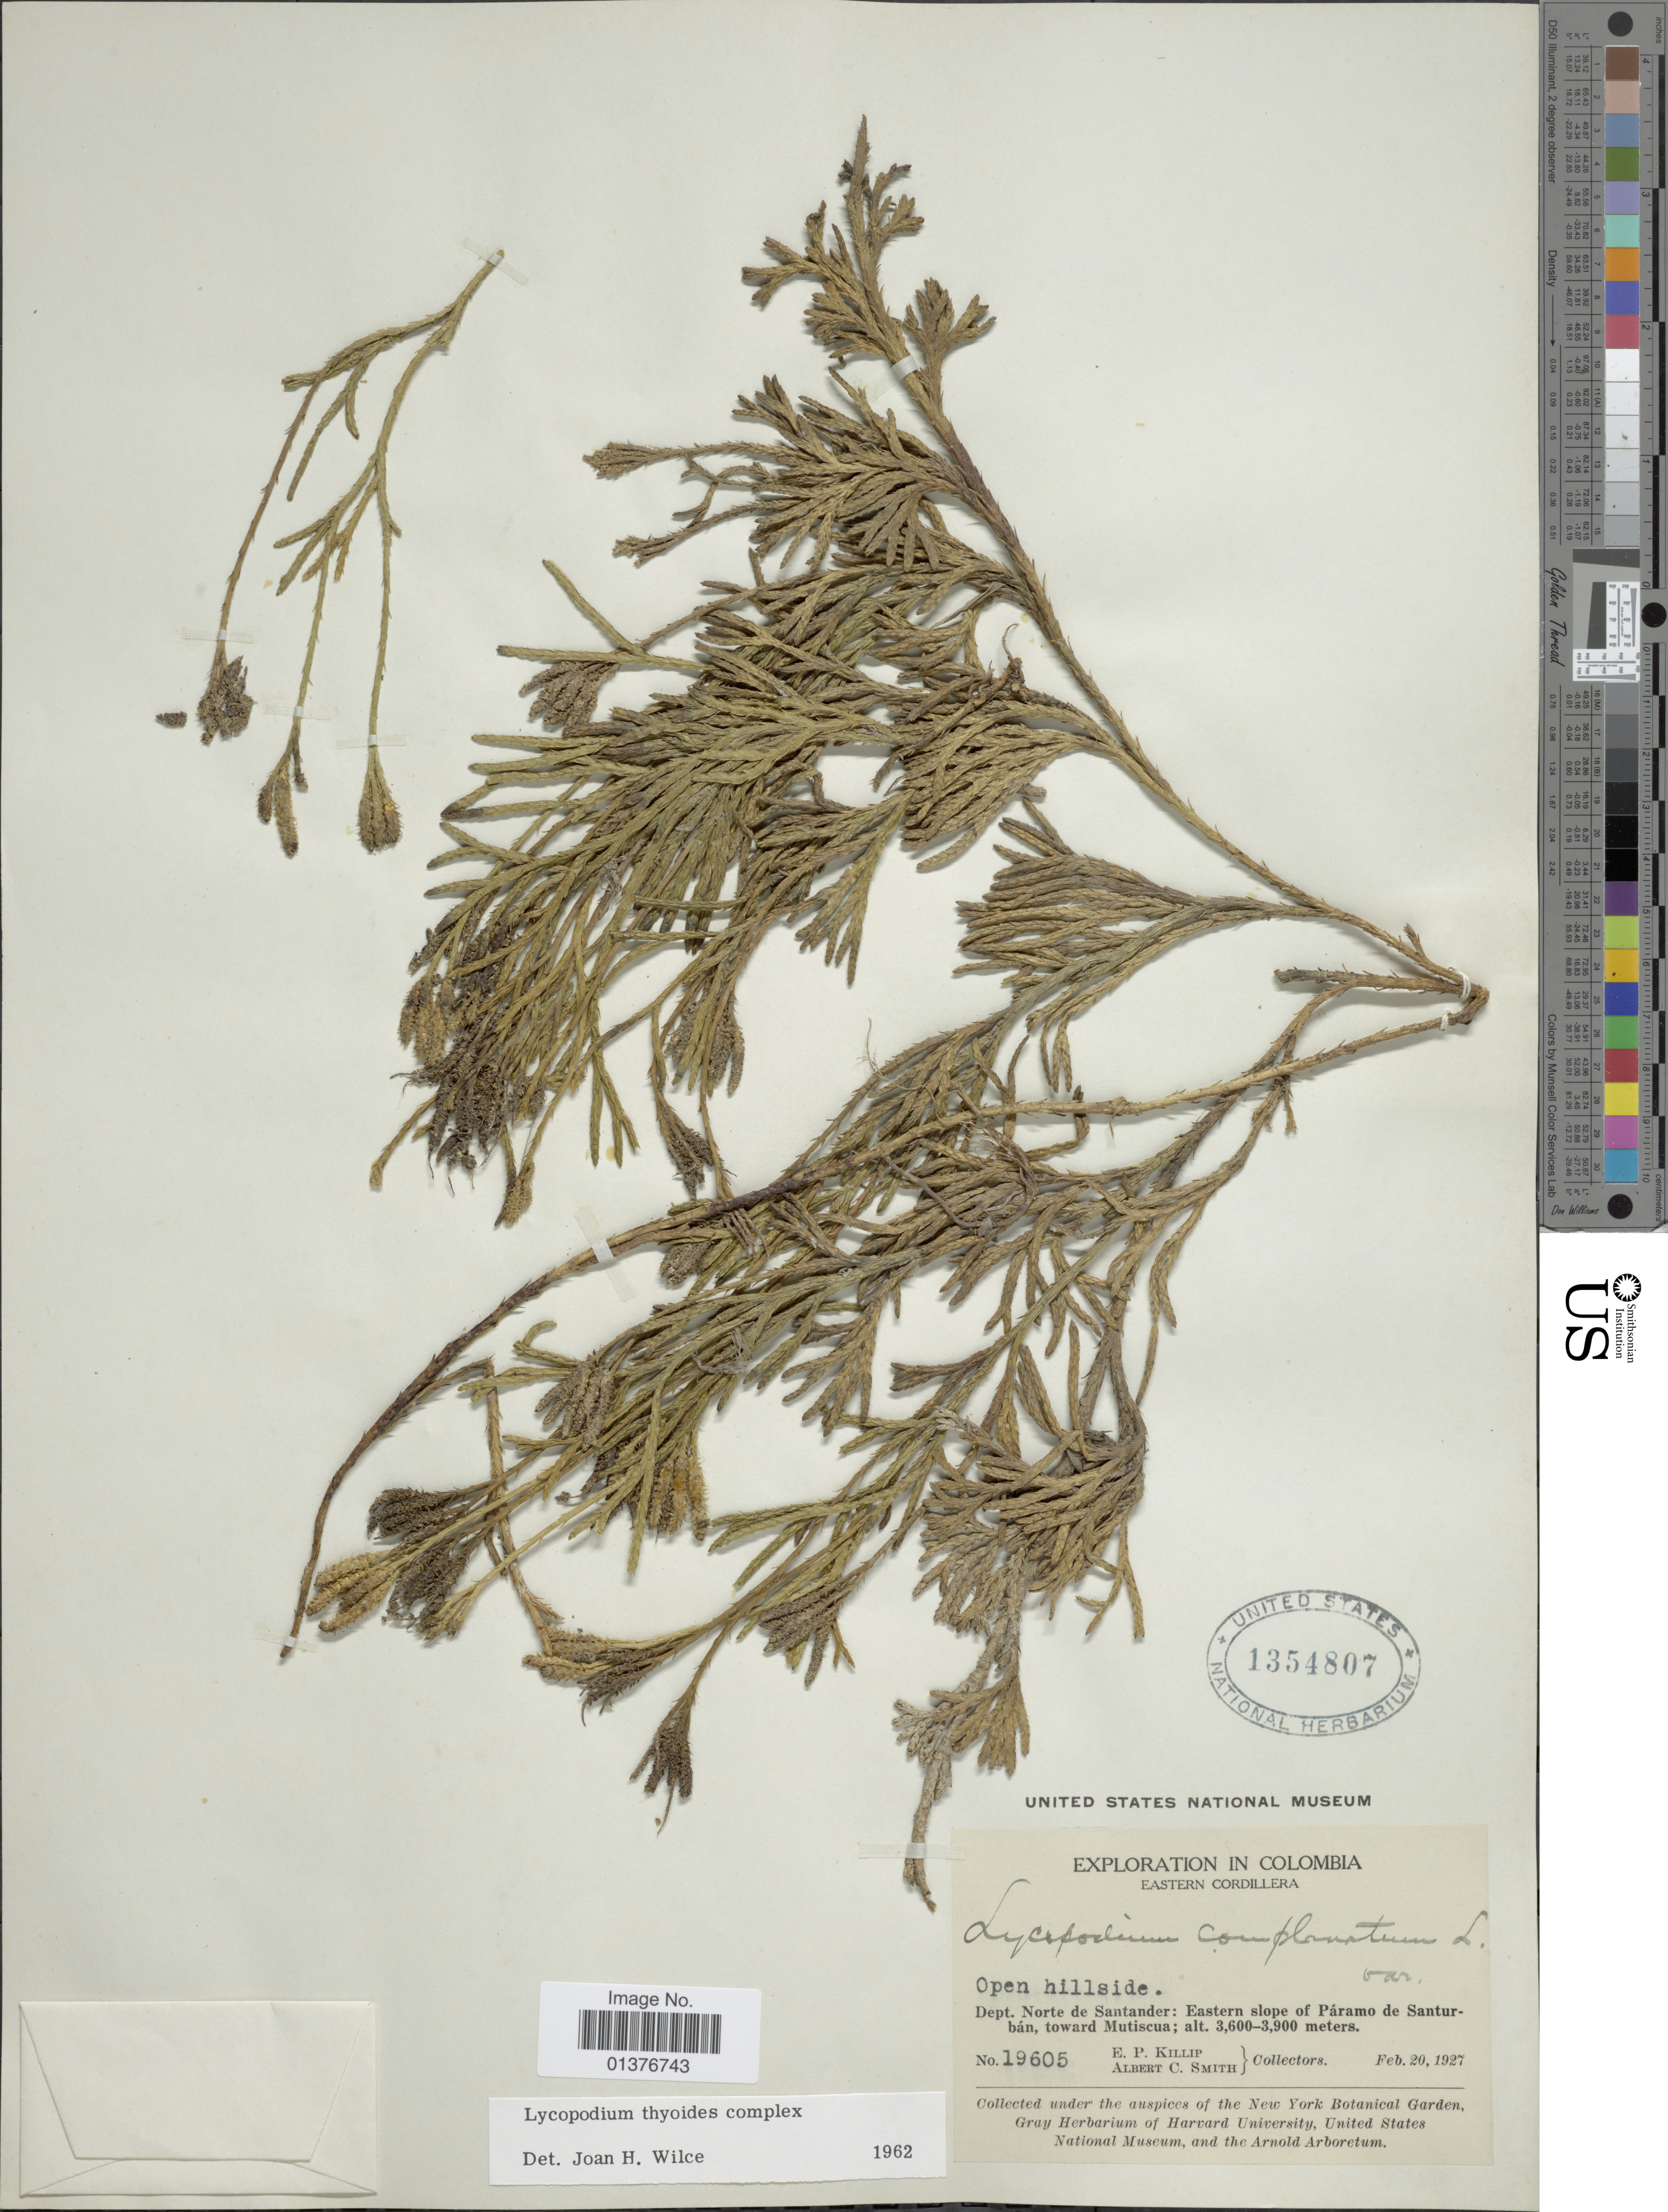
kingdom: Plantae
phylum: Tracheophyta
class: Lycopodiopsida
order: Lycopodiales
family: Lycopodiaceae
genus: Diphasiastrum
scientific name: Diphasiastrum thyoides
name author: (Humb. & Bonpl. ex Willd.) Holub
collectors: E. P. Killip & A. C. Smith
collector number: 19605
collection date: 1927-02-20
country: Colombia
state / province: Norte de Santander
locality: Eastern slope of Páramo de Santurbán, toward Mutiscua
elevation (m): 3600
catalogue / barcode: US 1354807